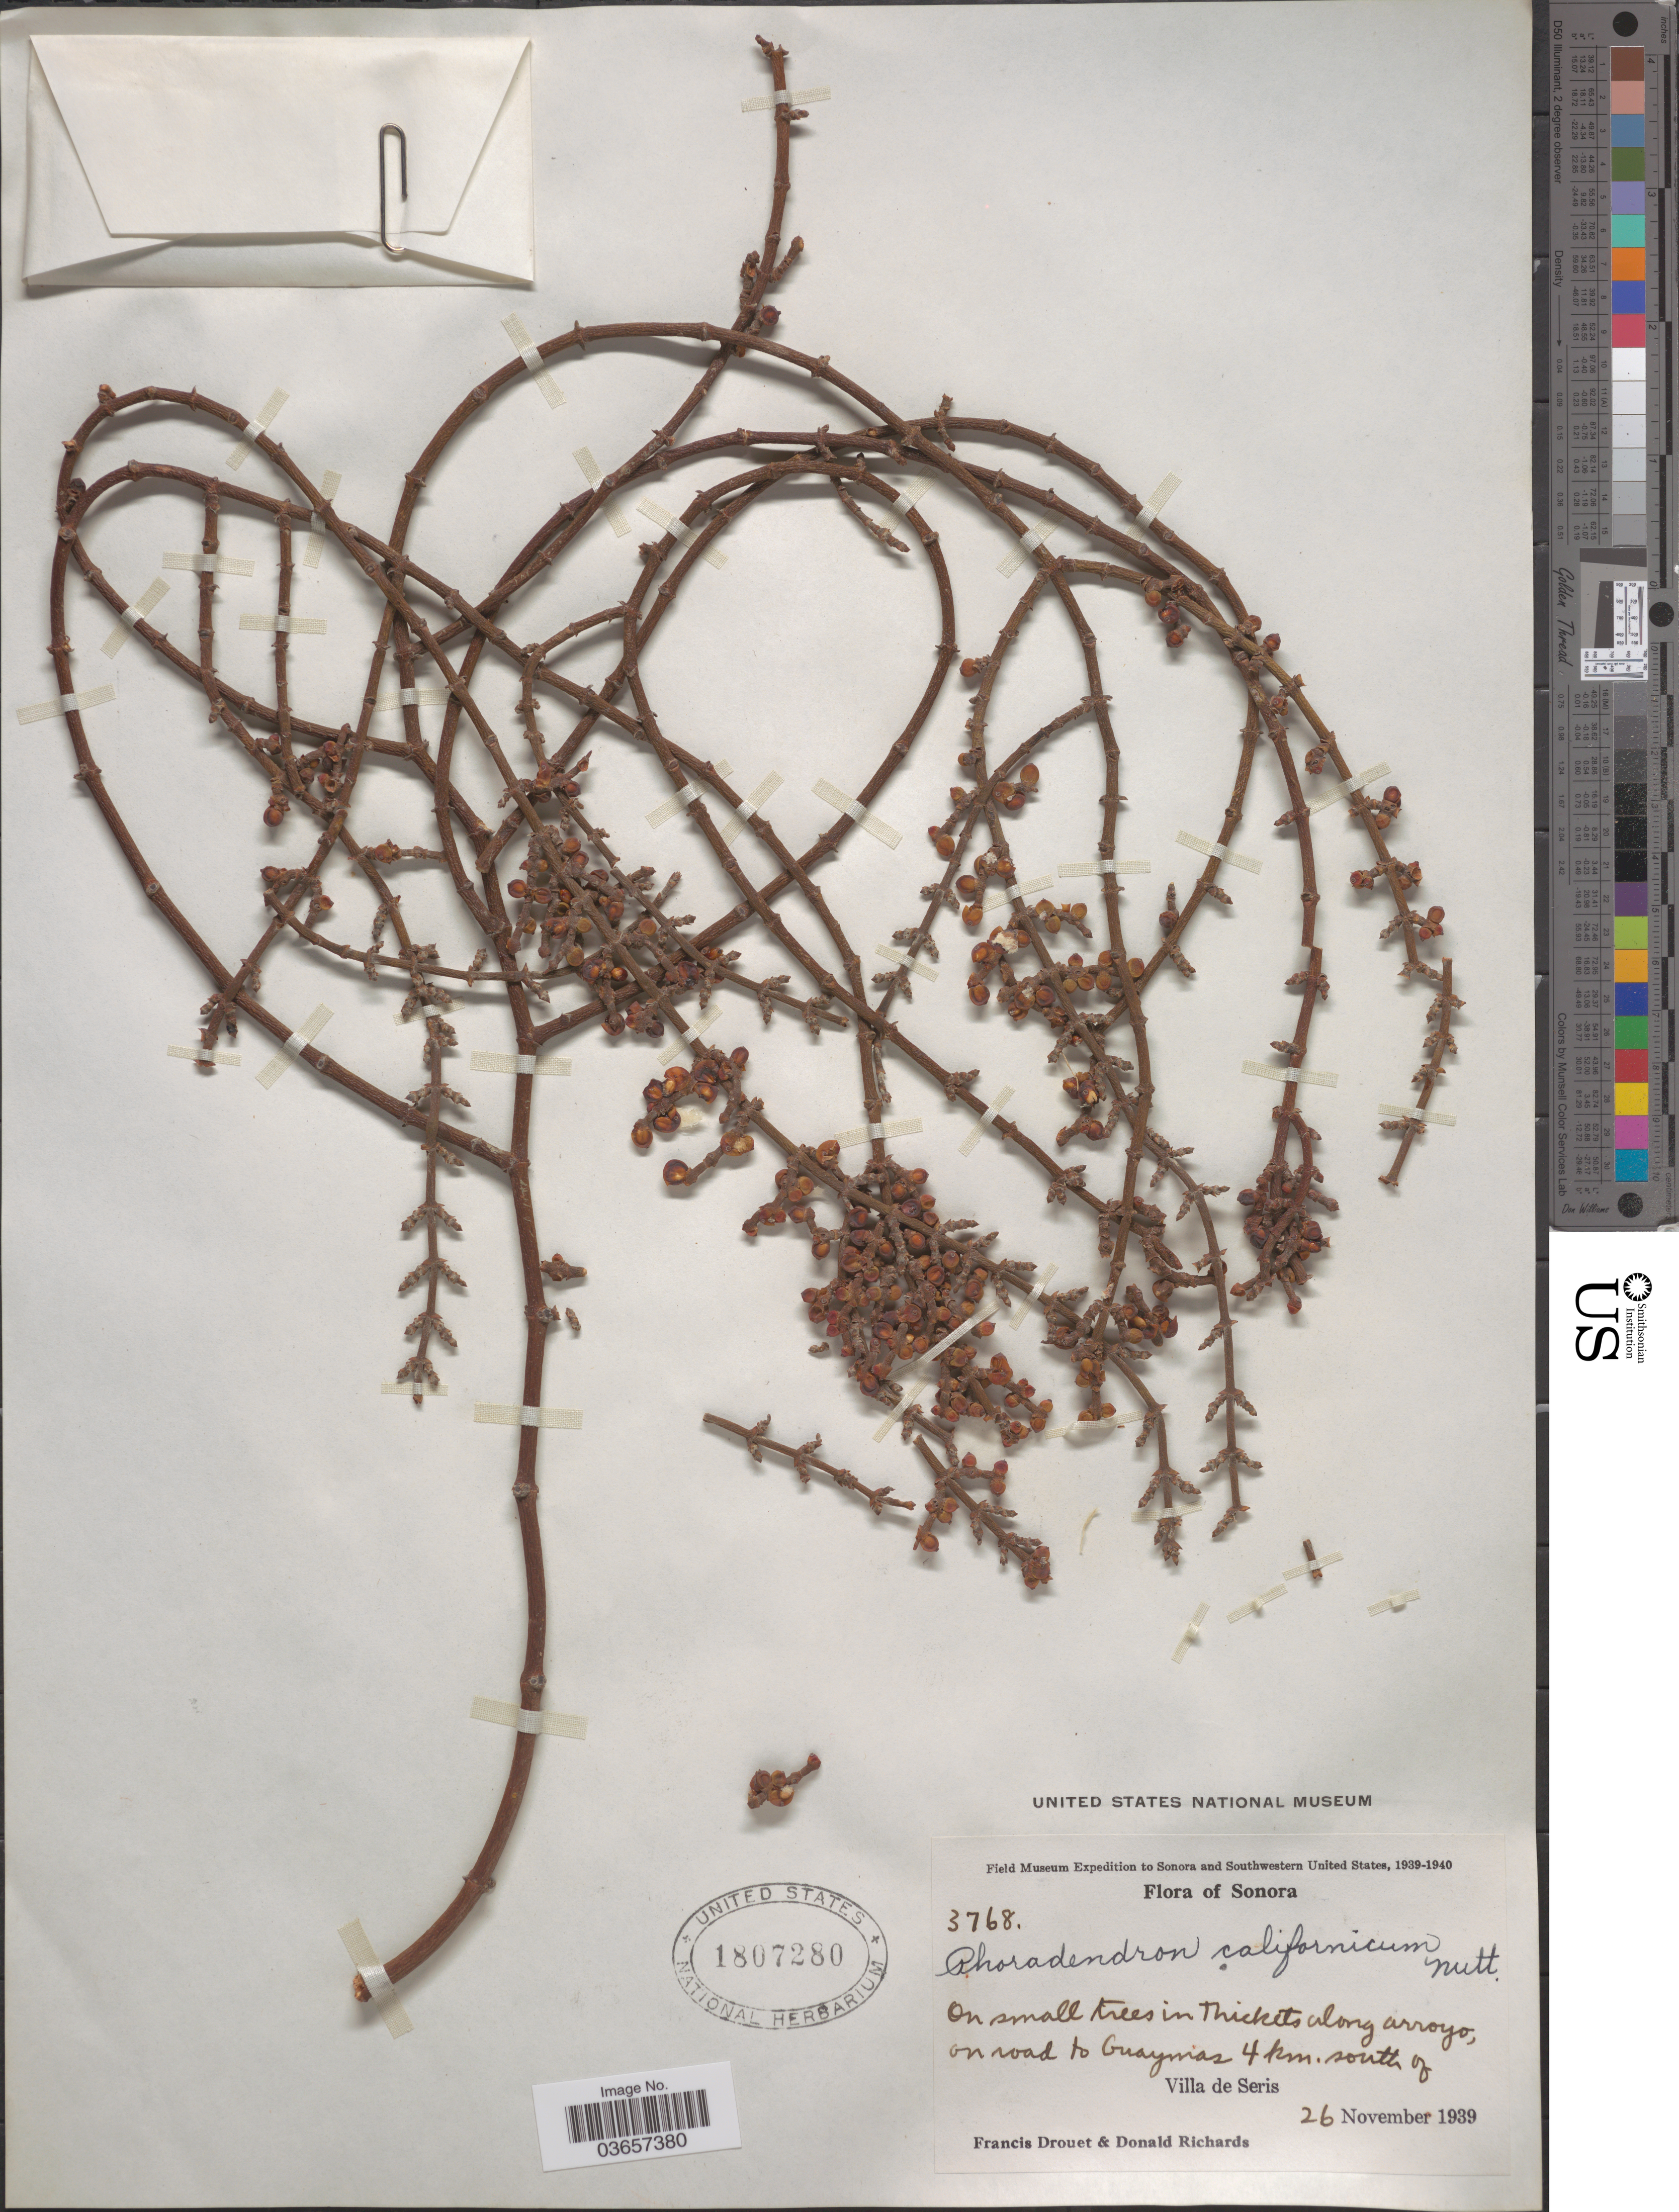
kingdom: Plantae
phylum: Tracheophyta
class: Magnoliopsida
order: Santalales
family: Viscaceae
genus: Phoradendron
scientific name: Phoradendron californicum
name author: Nutt.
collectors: F. E. Drouet & D. Richards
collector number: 3768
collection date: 1939-11-26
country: Mexico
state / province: Sonora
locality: On small trees in Thickets along arroyo, on road to Guaymas 4 km. south of Villa de Seris.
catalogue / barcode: US 1807280